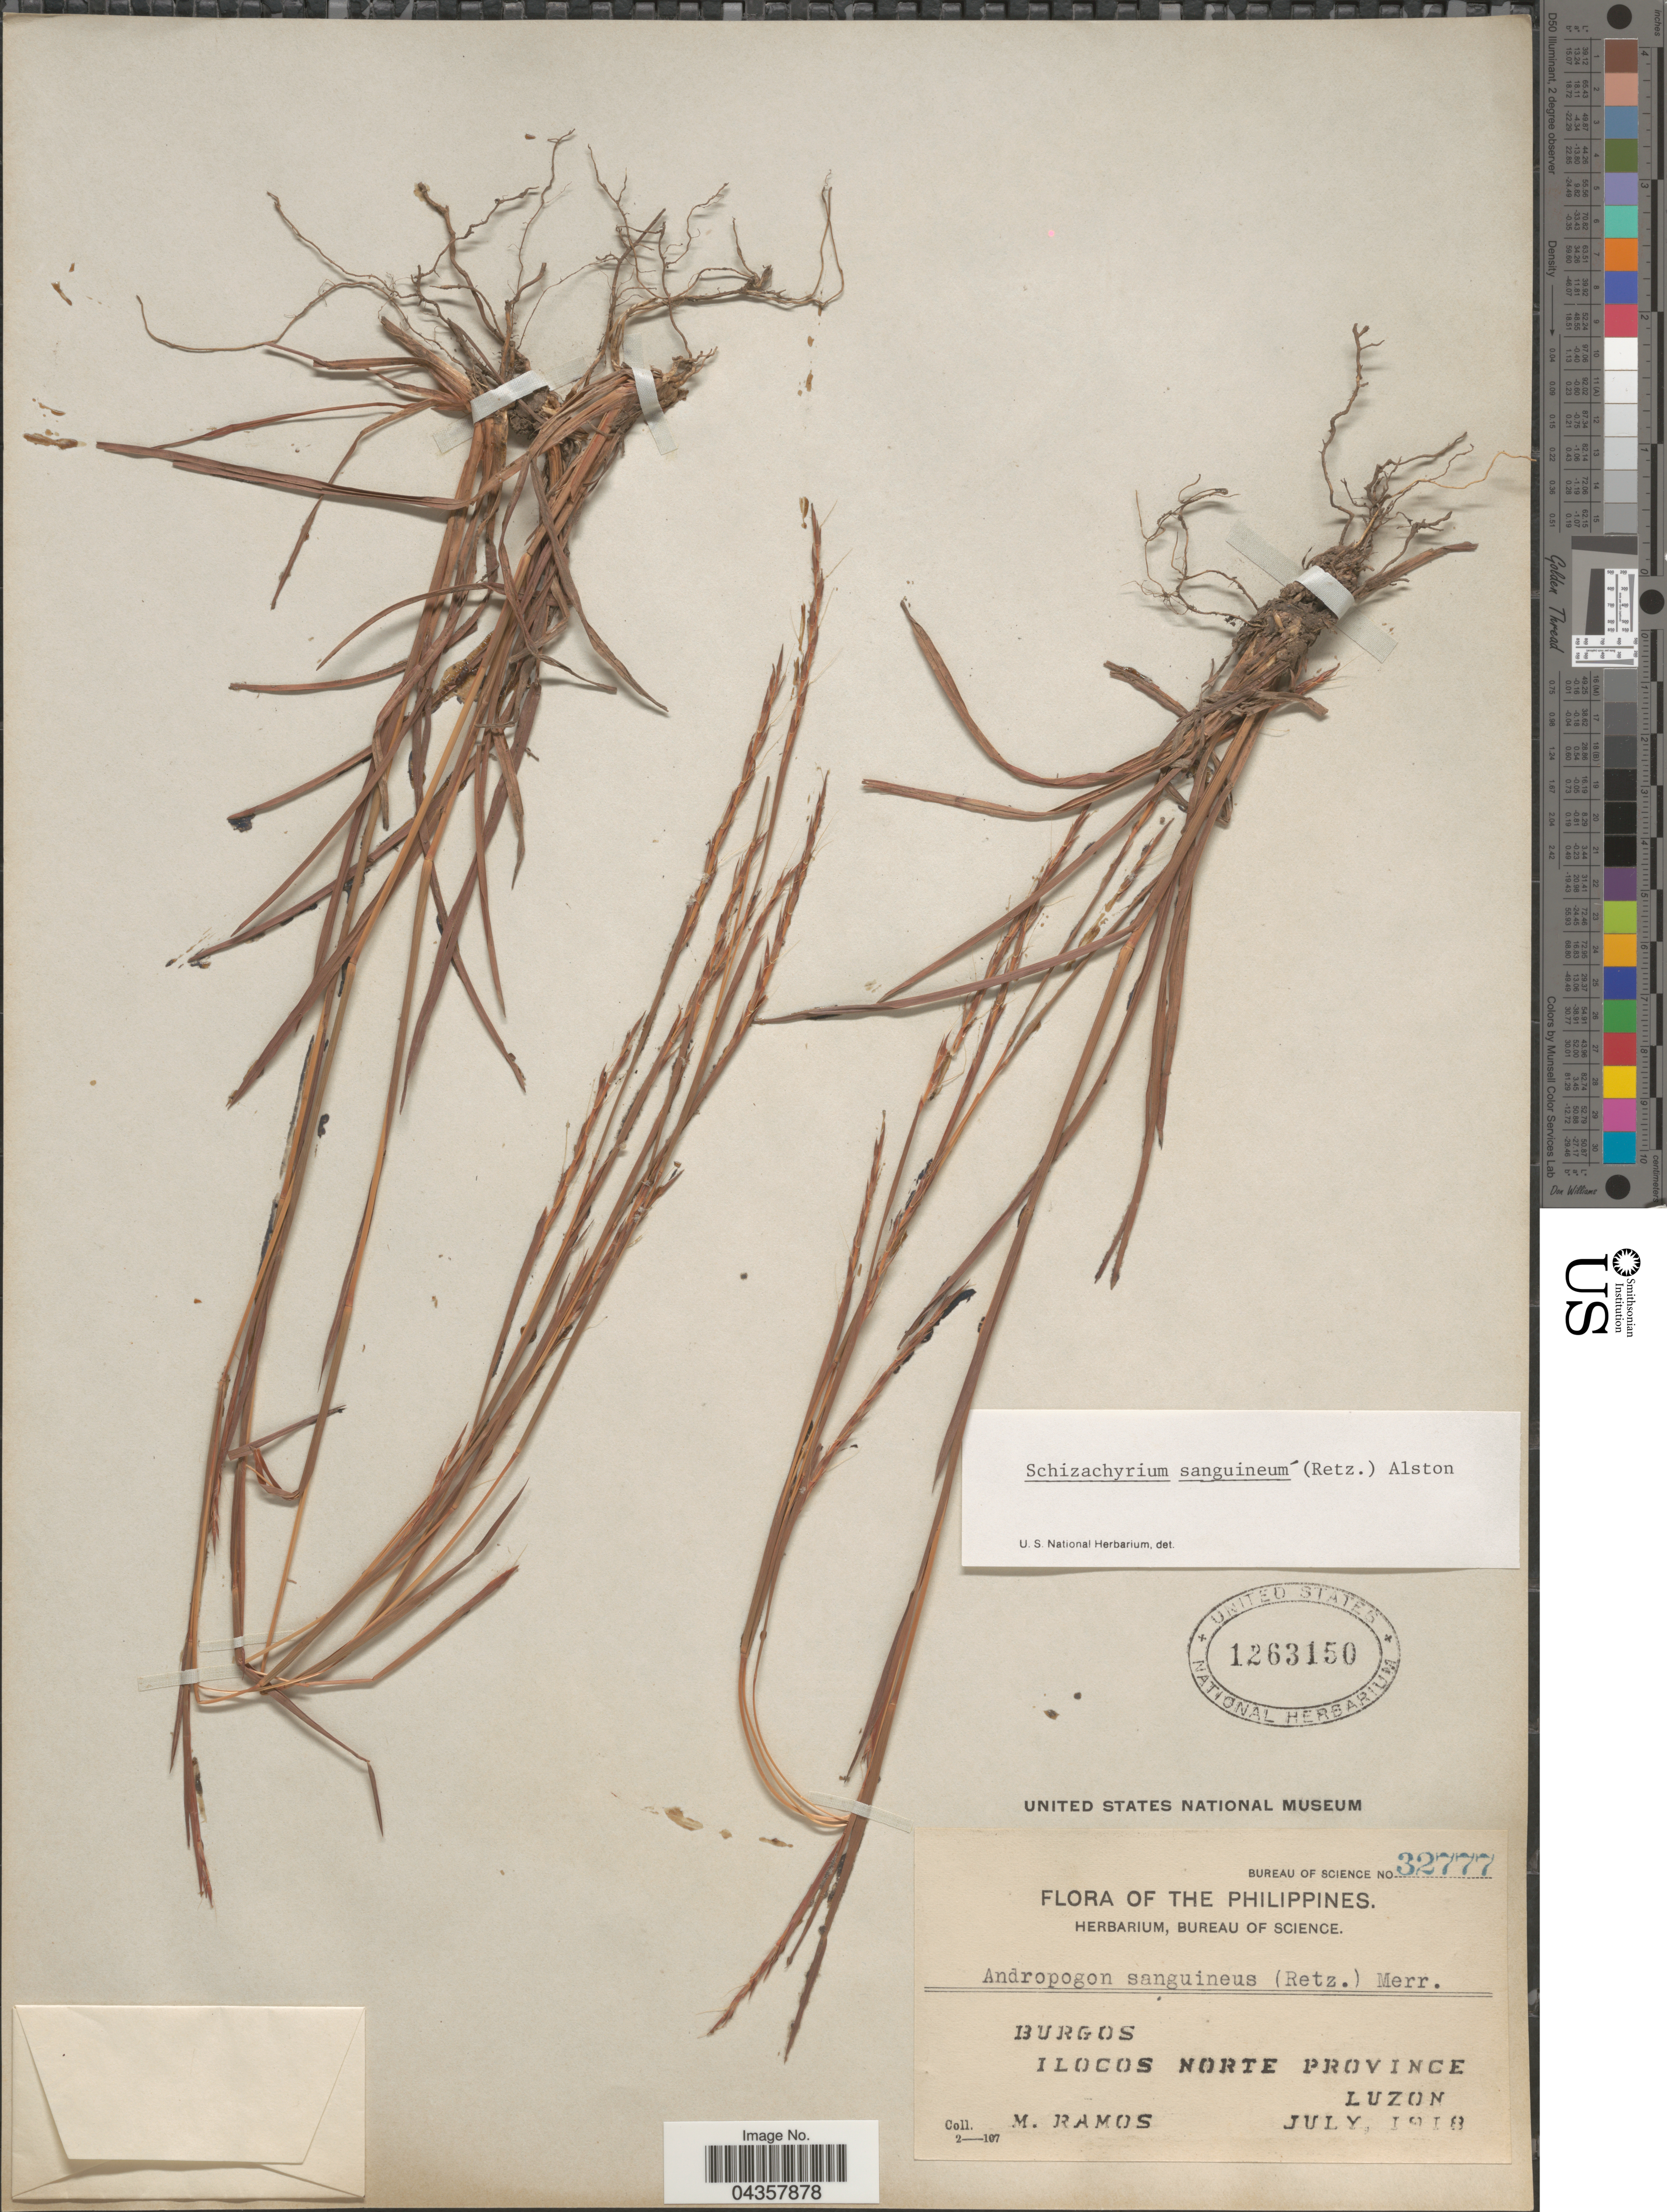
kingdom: Plantae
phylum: Tracheophyta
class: Liliopsida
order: Poales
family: Poaceae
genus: Schizachyrium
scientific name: Schizachyrium sanguineum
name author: (Retz.) Alston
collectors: M. Ramos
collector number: Bureau of Science 32777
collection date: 1918-07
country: Philippines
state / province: Ilocos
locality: Burgos. Ilocos Norte Province. Luzon.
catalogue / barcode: US 1263150